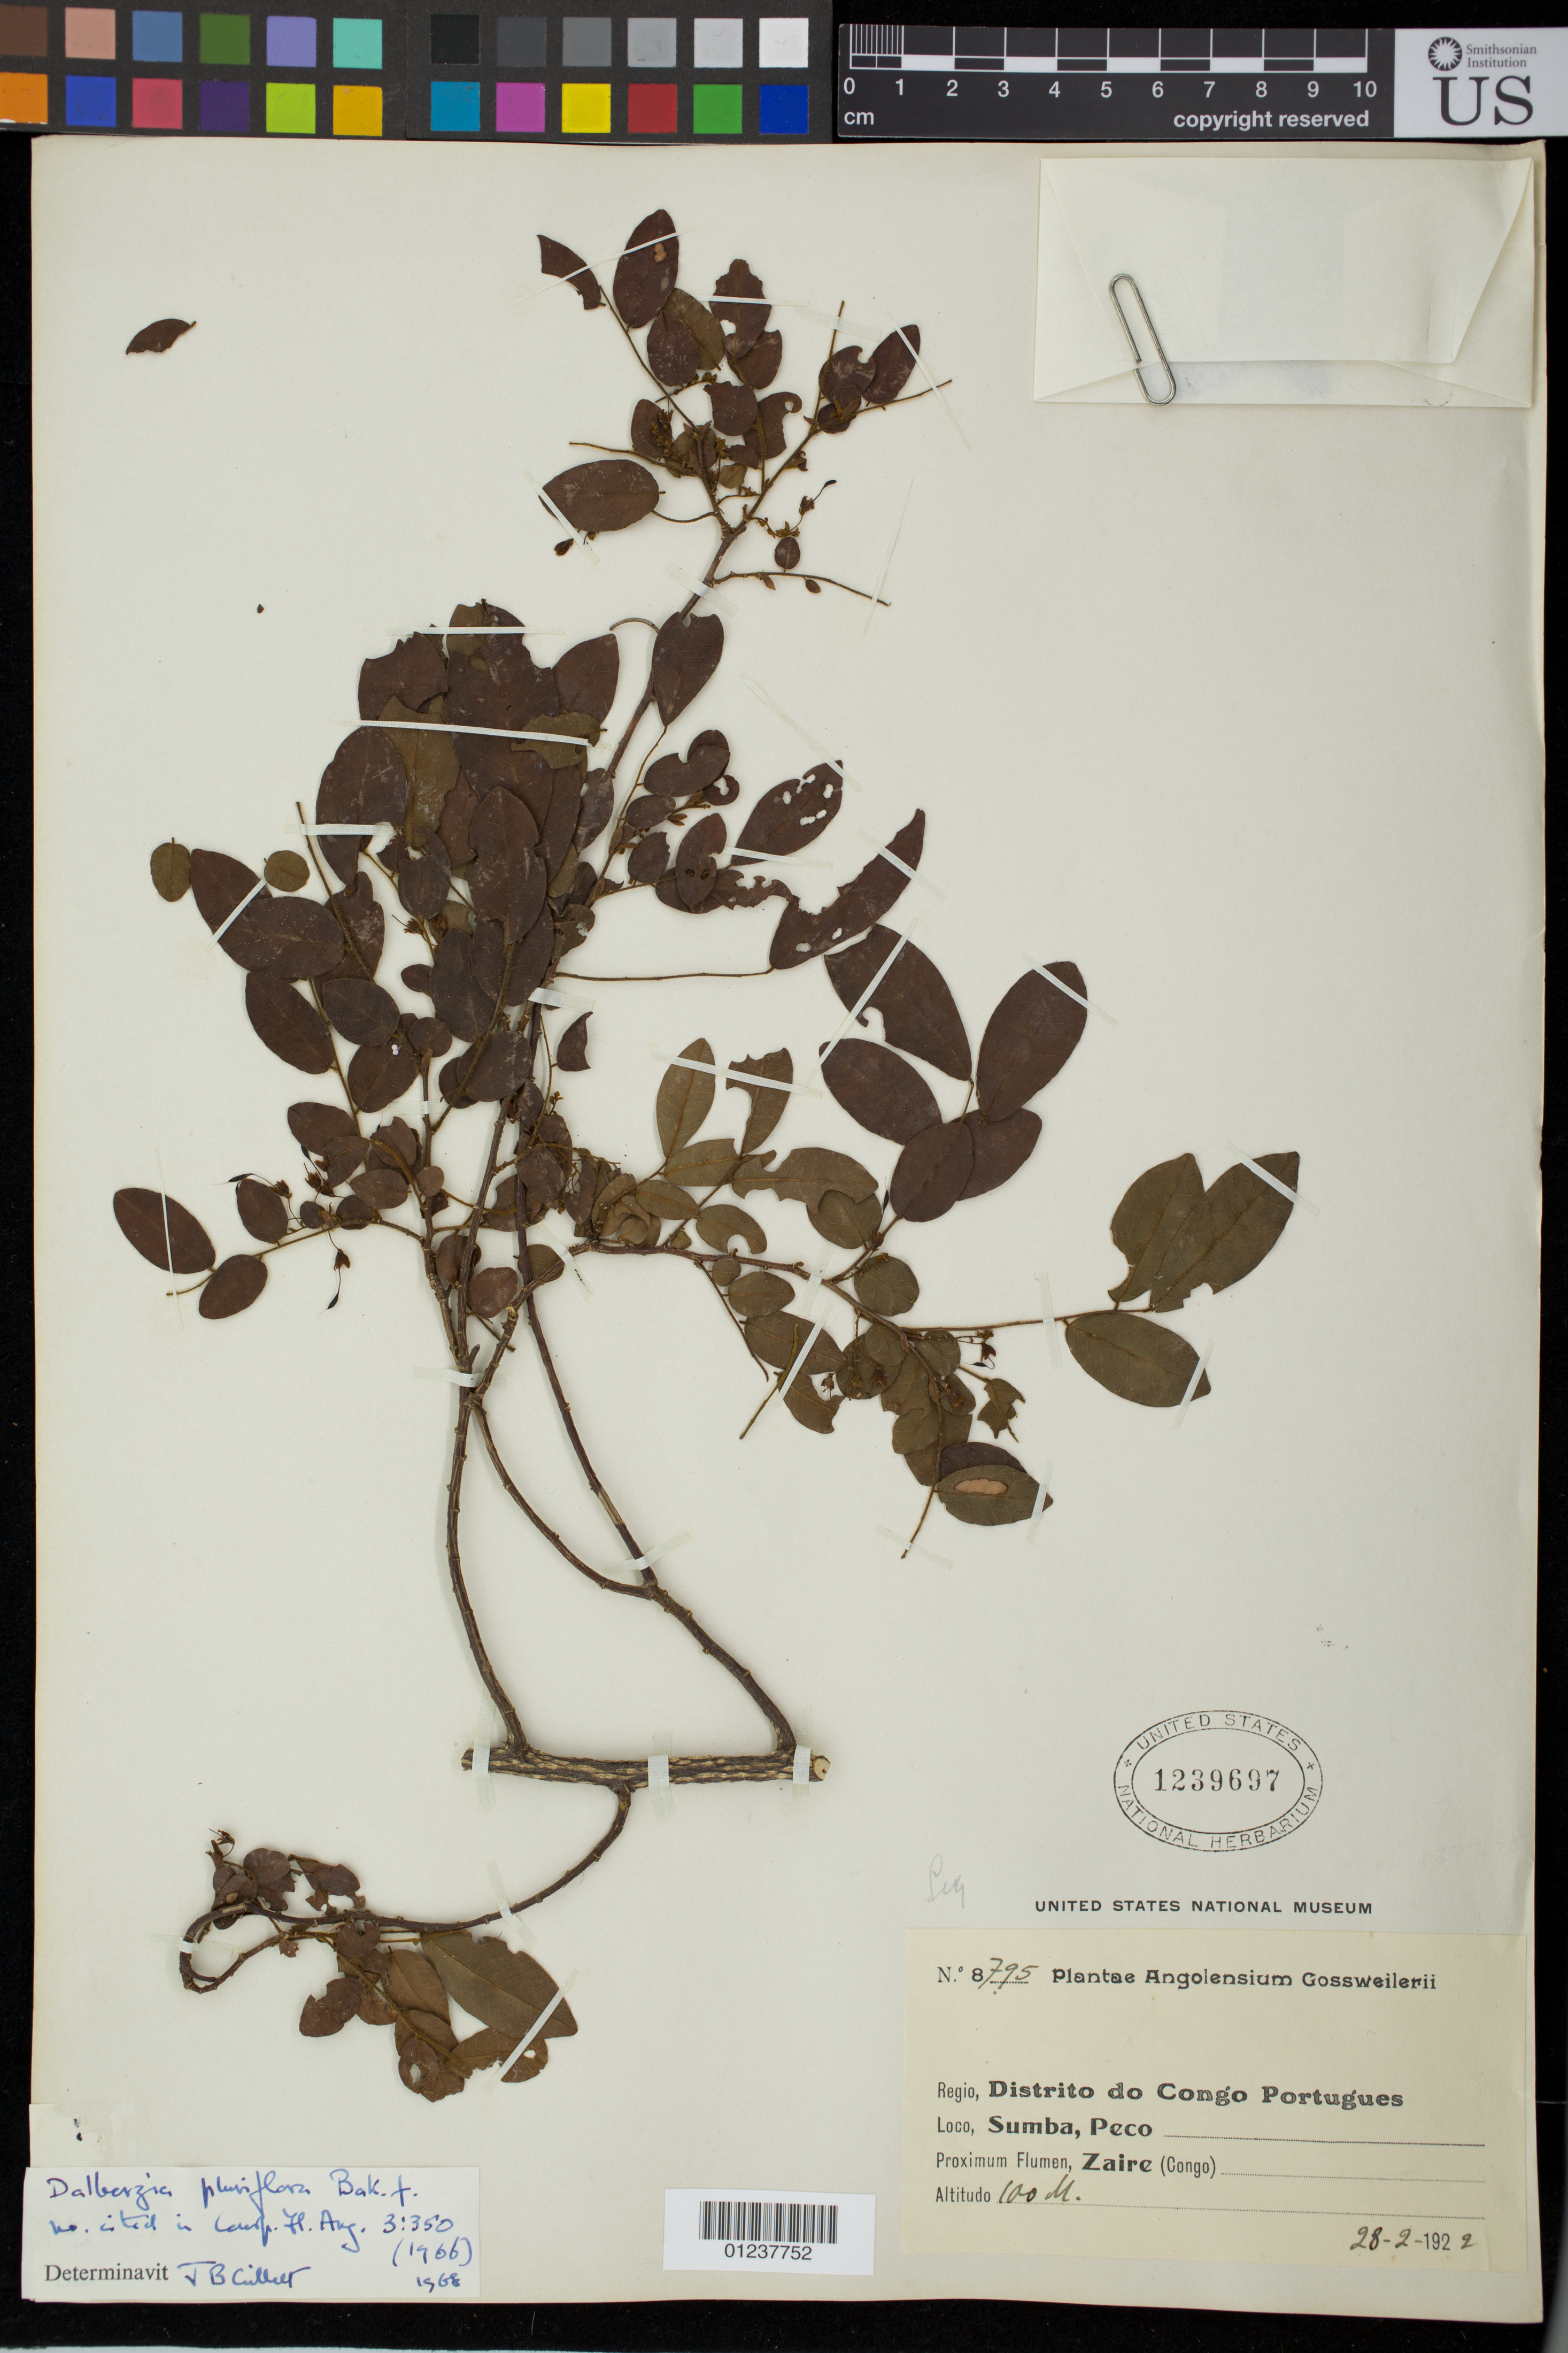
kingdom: Plantae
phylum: Tracheophyta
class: Magnoliopsida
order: Fabales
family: Fabaceae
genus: Dalbergia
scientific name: Dalbergia pluriflora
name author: Baker f.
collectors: -. Gossweiler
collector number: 8795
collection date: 1922-02-28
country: Angola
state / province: Zaire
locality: Distrito do Congo Portuges. Sumba, Peco.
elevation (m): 100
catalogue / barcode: US 1239697